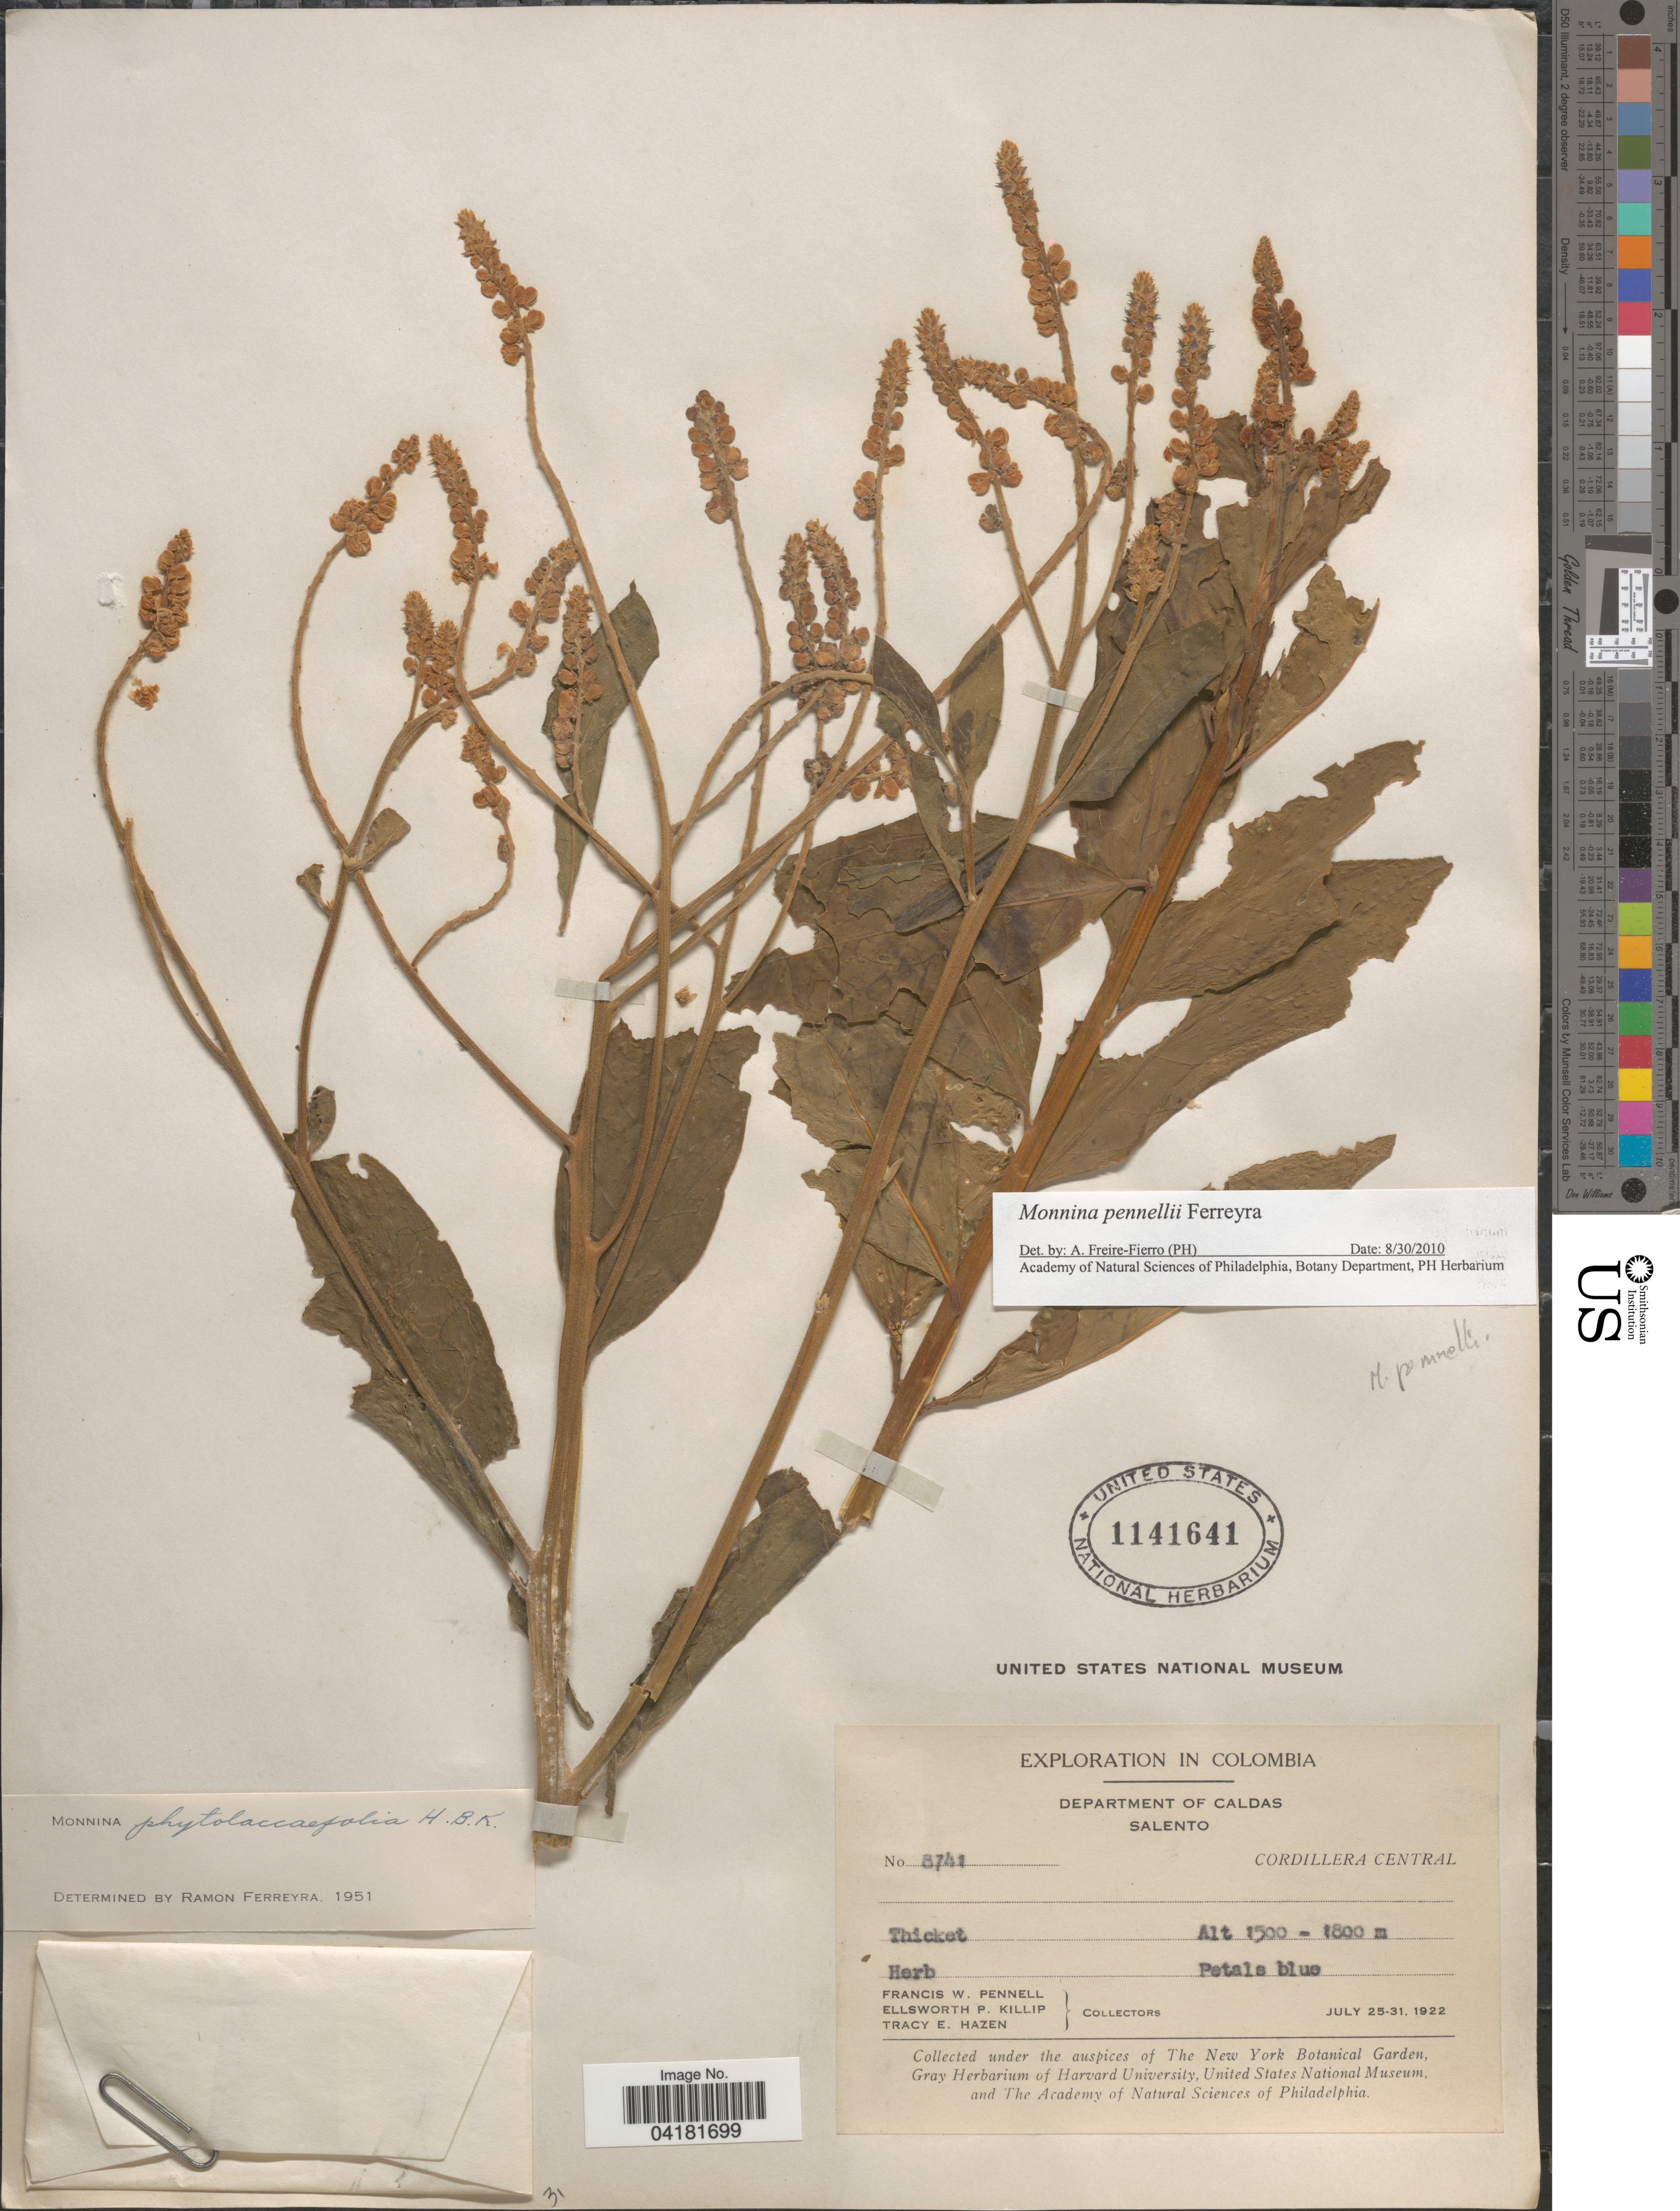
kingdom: Plantae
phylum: Tracheophyta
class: Magnoliopsida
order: Fabales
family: Polygalaceae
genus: Monnina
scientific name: Monnina pennellii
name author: Ferreyra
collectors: F. W. Pennell, E. P. Killip & T. E. Hazen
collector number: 5741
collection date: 1922-07-25/1922-07-31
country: Colombia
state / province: Caldas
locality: Exploration in Colombia. Department of Caldas. Salento. Cordillera Central.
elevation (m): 1500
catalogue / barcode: US 1141641